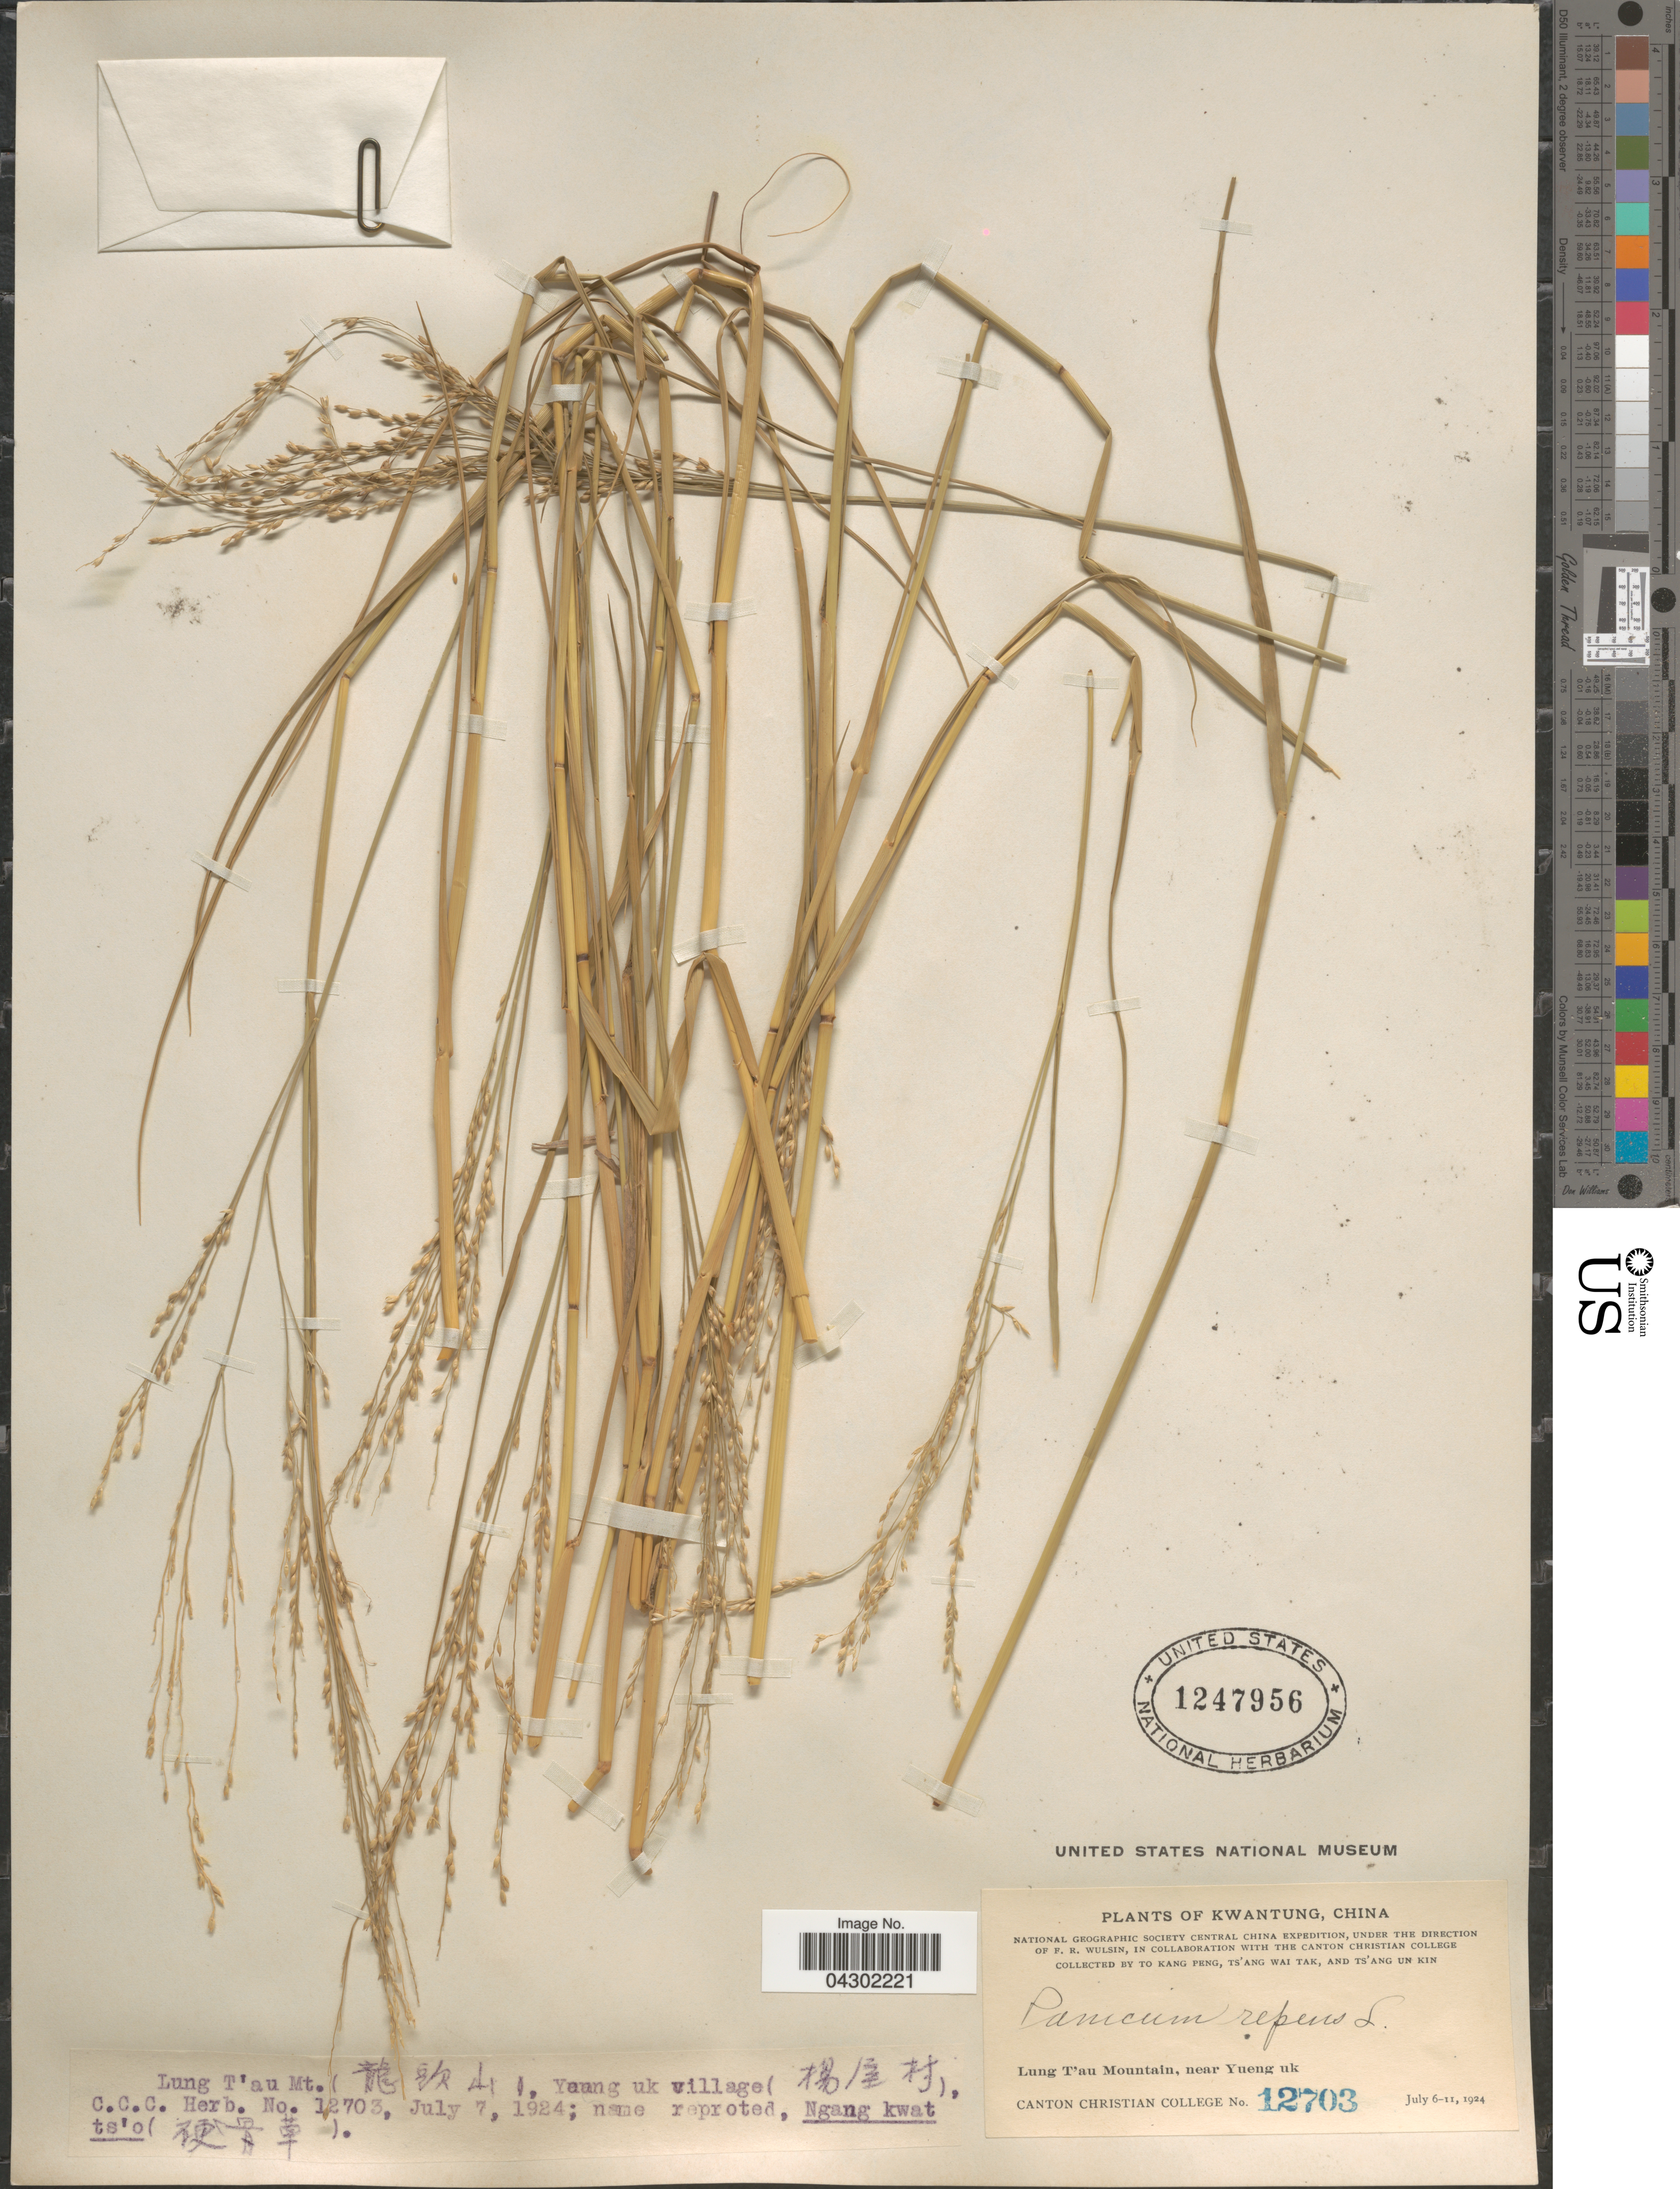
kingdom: Plantae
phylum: Tracheophyta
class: Liliopsida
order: Poales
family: Poaceae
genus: Panicum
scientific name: Panicum repens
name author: L.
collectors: T. K. Peng, W. T. Tsang & Ts' Ang Un Kin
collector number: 12703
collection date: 1924-07-07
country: China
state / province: Guangdong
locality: National Geographic Society Central City China Expedition. Lung T'au Mountain, near Yueng uk. Yaang uk village (X). Kwangtung.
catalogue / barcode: US 1247956